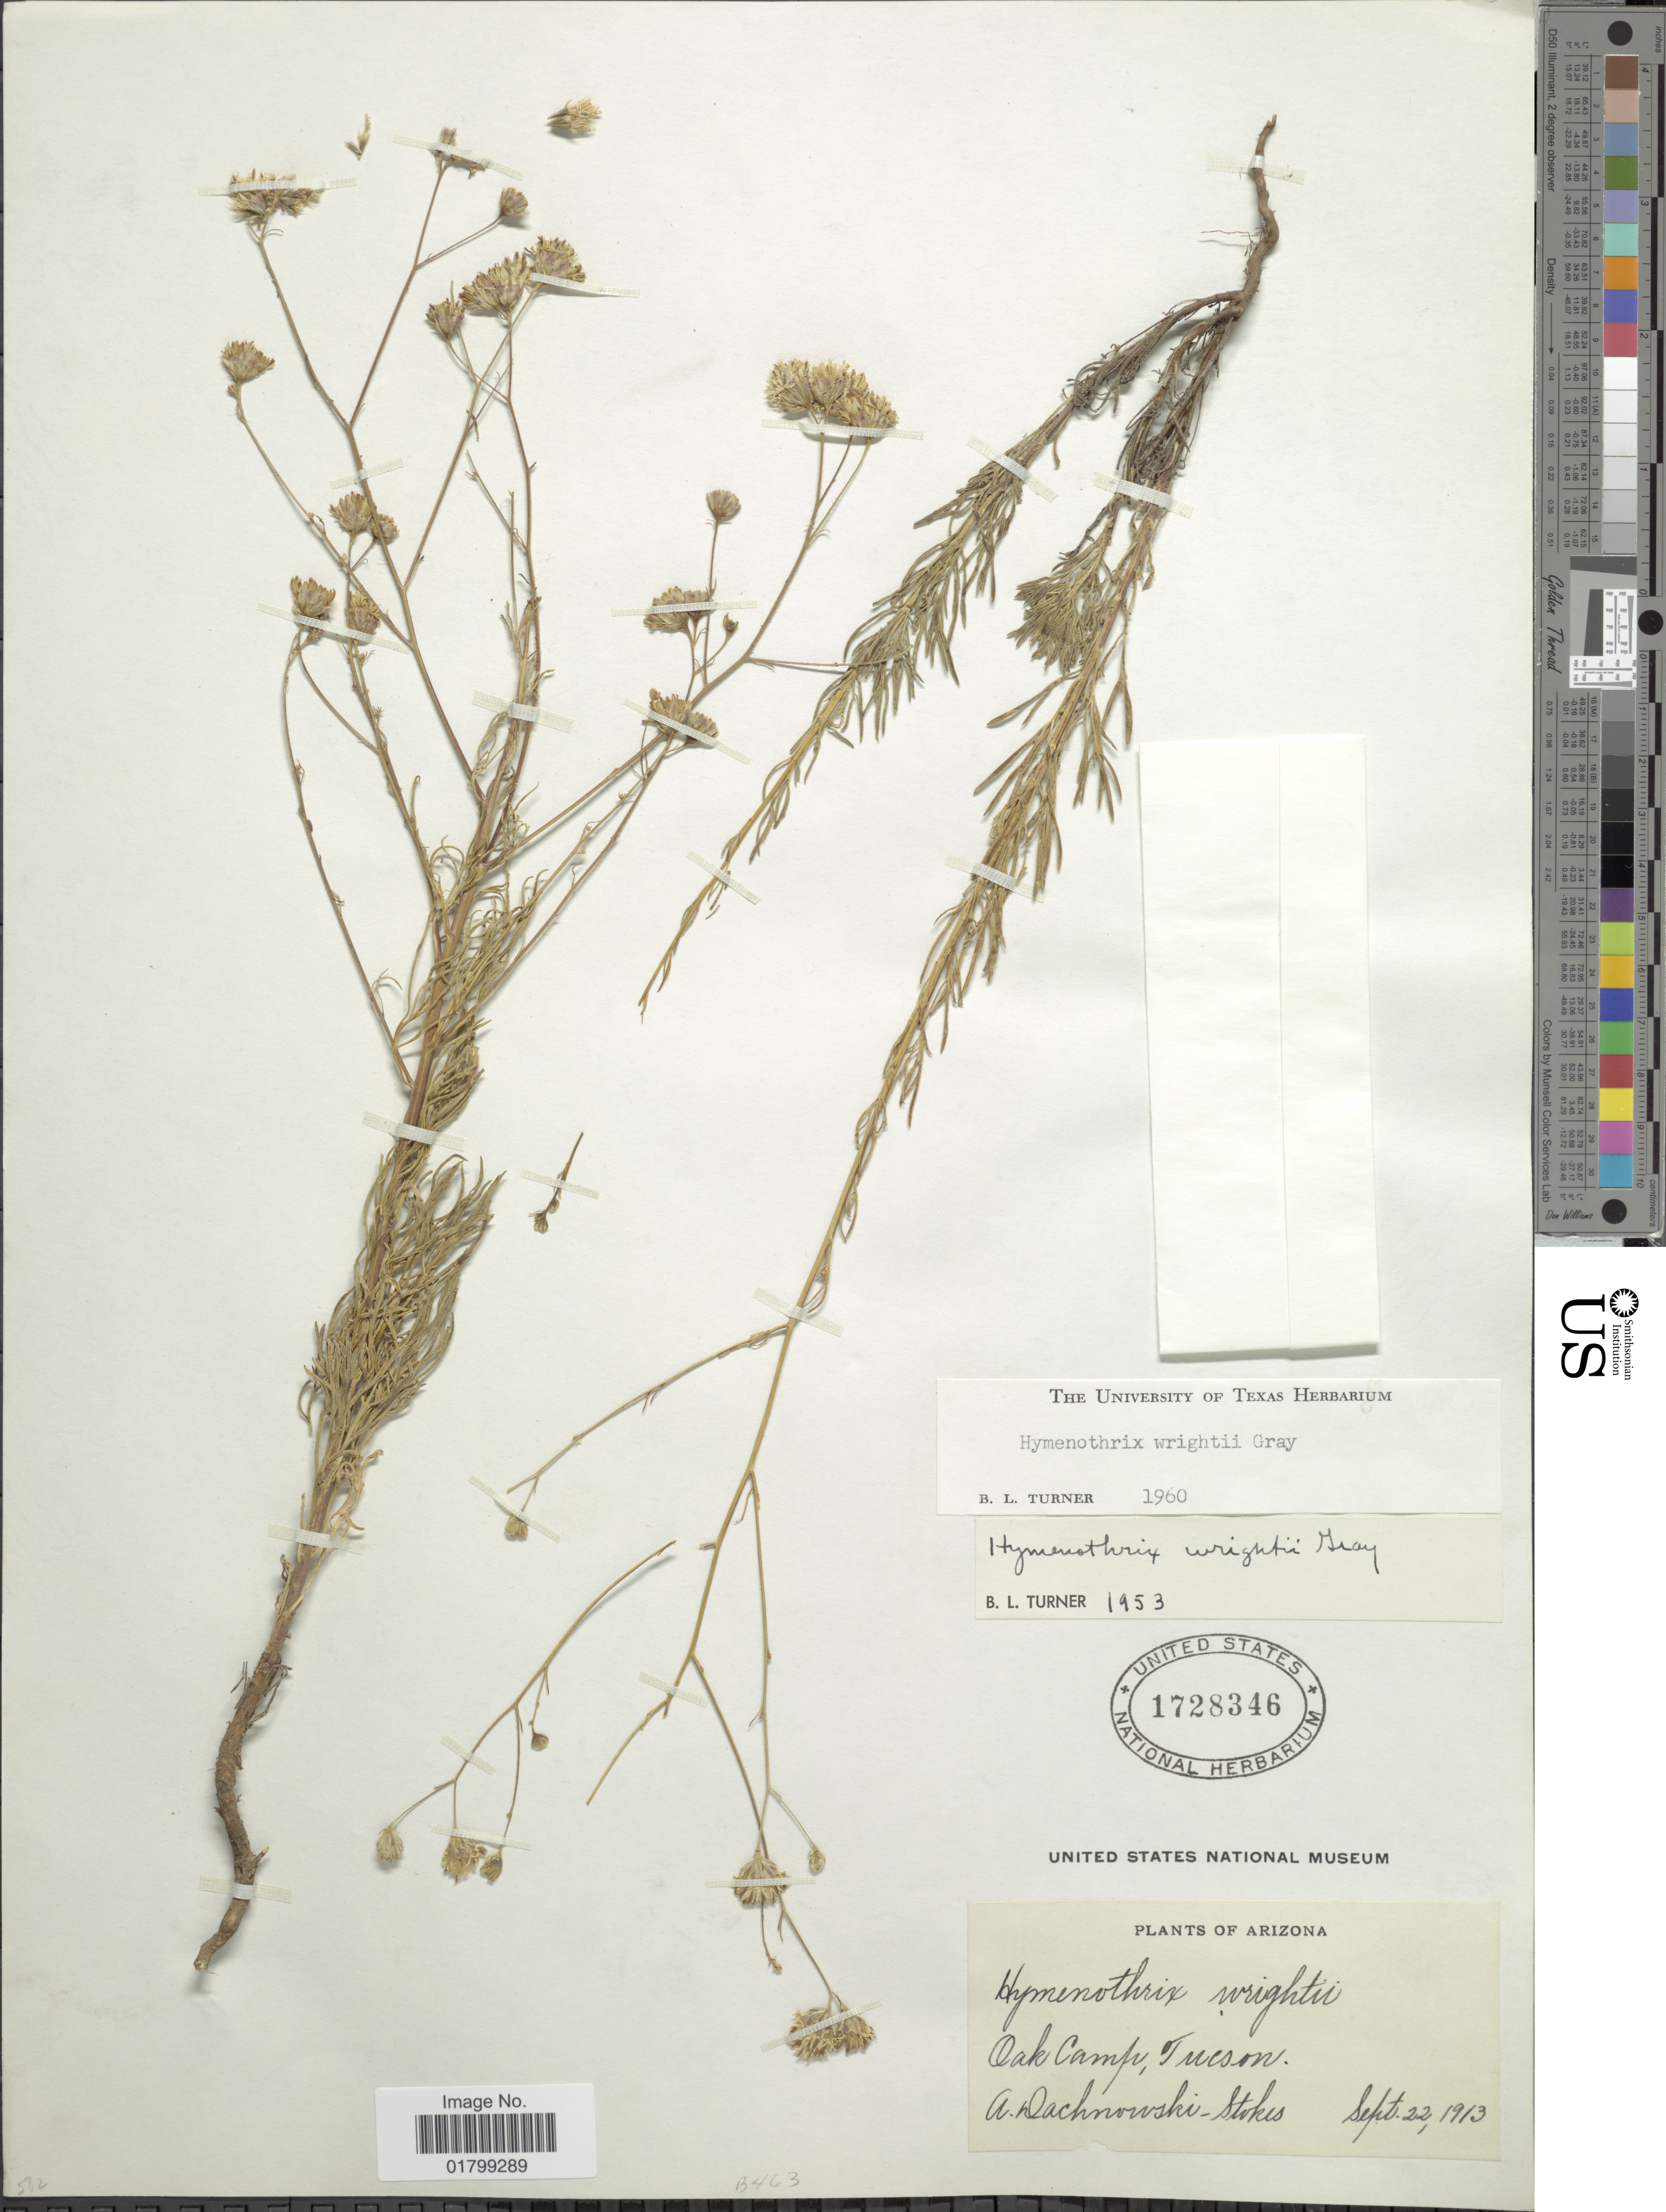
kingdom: Plantae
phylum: Tracheophyta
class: Magnoliopsida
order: Asterales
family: Asteraceae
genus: Hymenothrix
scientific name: Hymenothrix wrightii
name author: A. Gray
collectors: A. P. Dachnowski-Stokes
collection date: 1913-09-22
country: United States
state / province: Arizona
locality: Oak Camp, Tucson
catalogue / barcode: US 1728346